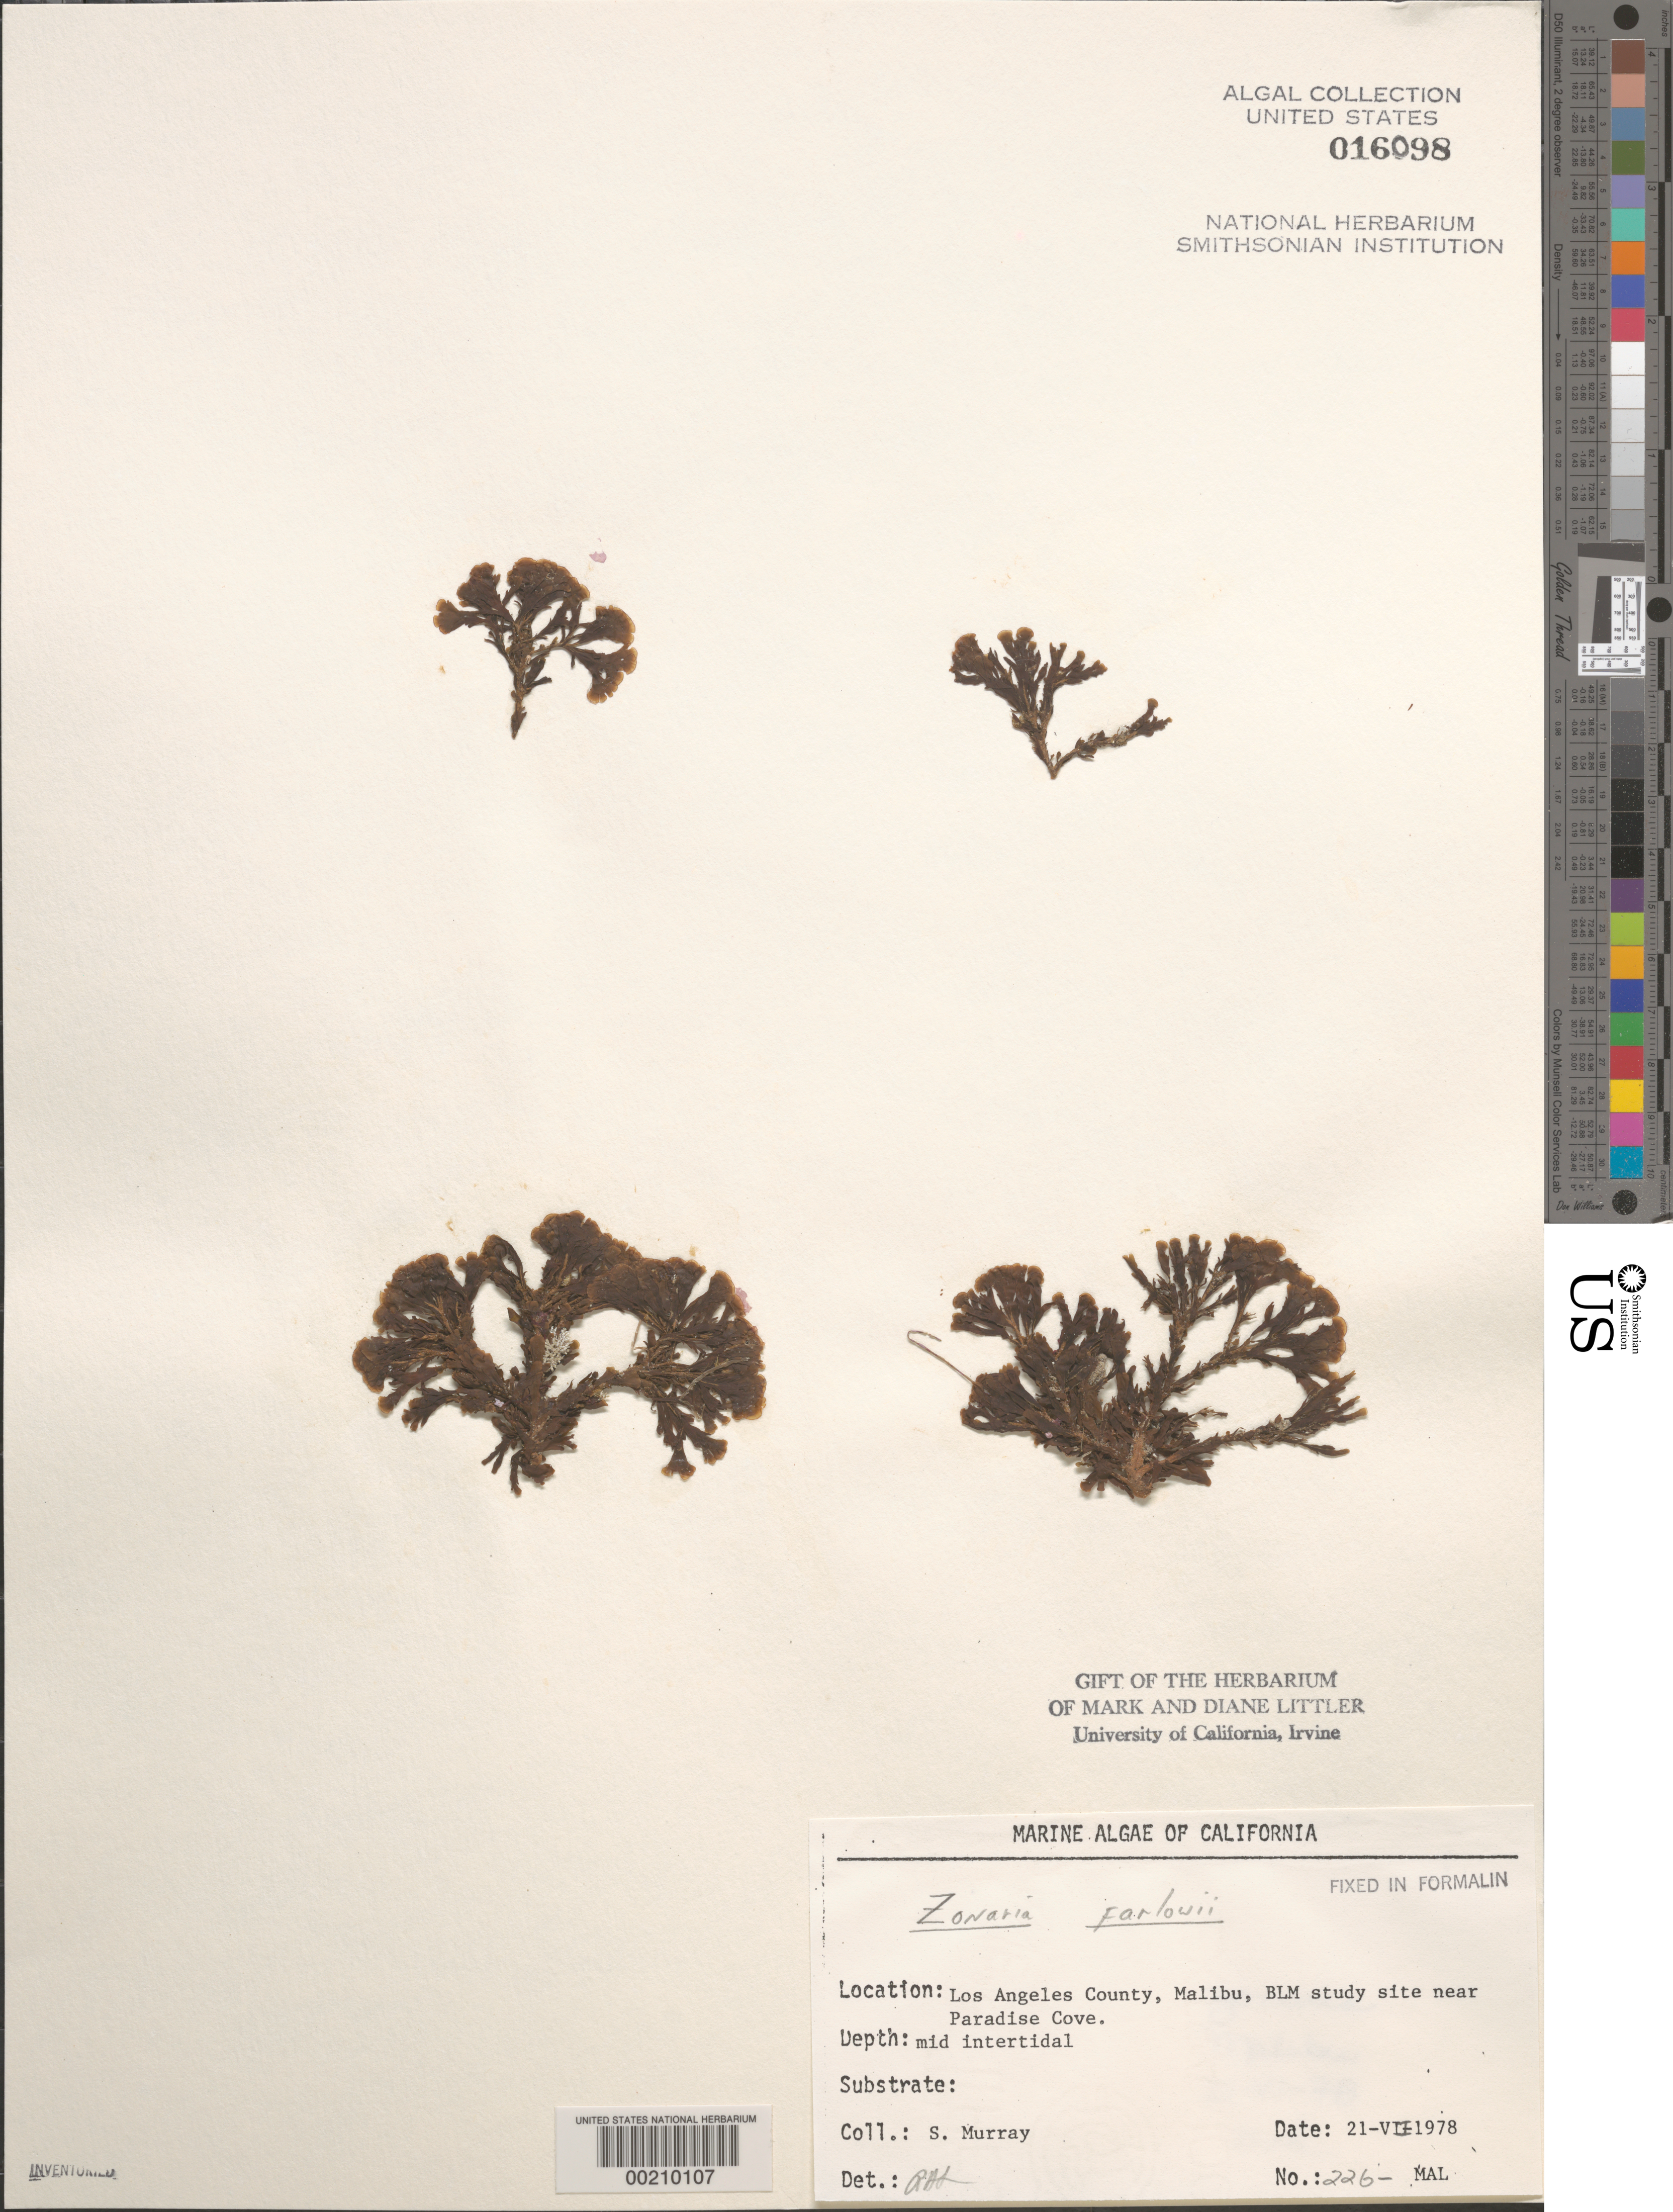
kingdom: Chromista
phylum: Ochrophyta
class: Phaeophyceae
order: Dictyotales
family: Dictyotaceae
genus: Zonaria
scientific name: Zonaria farlowii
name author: Setch. & N.L. Gardner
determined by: Sims, Robert H.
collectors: S. N. Murray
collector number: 226-mal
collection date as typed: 21 Jul 1978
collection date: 1978-07-21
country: United States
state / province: California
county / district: Los Angeles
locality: Malibu near Paradise Cove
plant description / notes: BLM-SOCALBIGHT Rocky Intertidal Survey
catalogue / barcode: US 16098